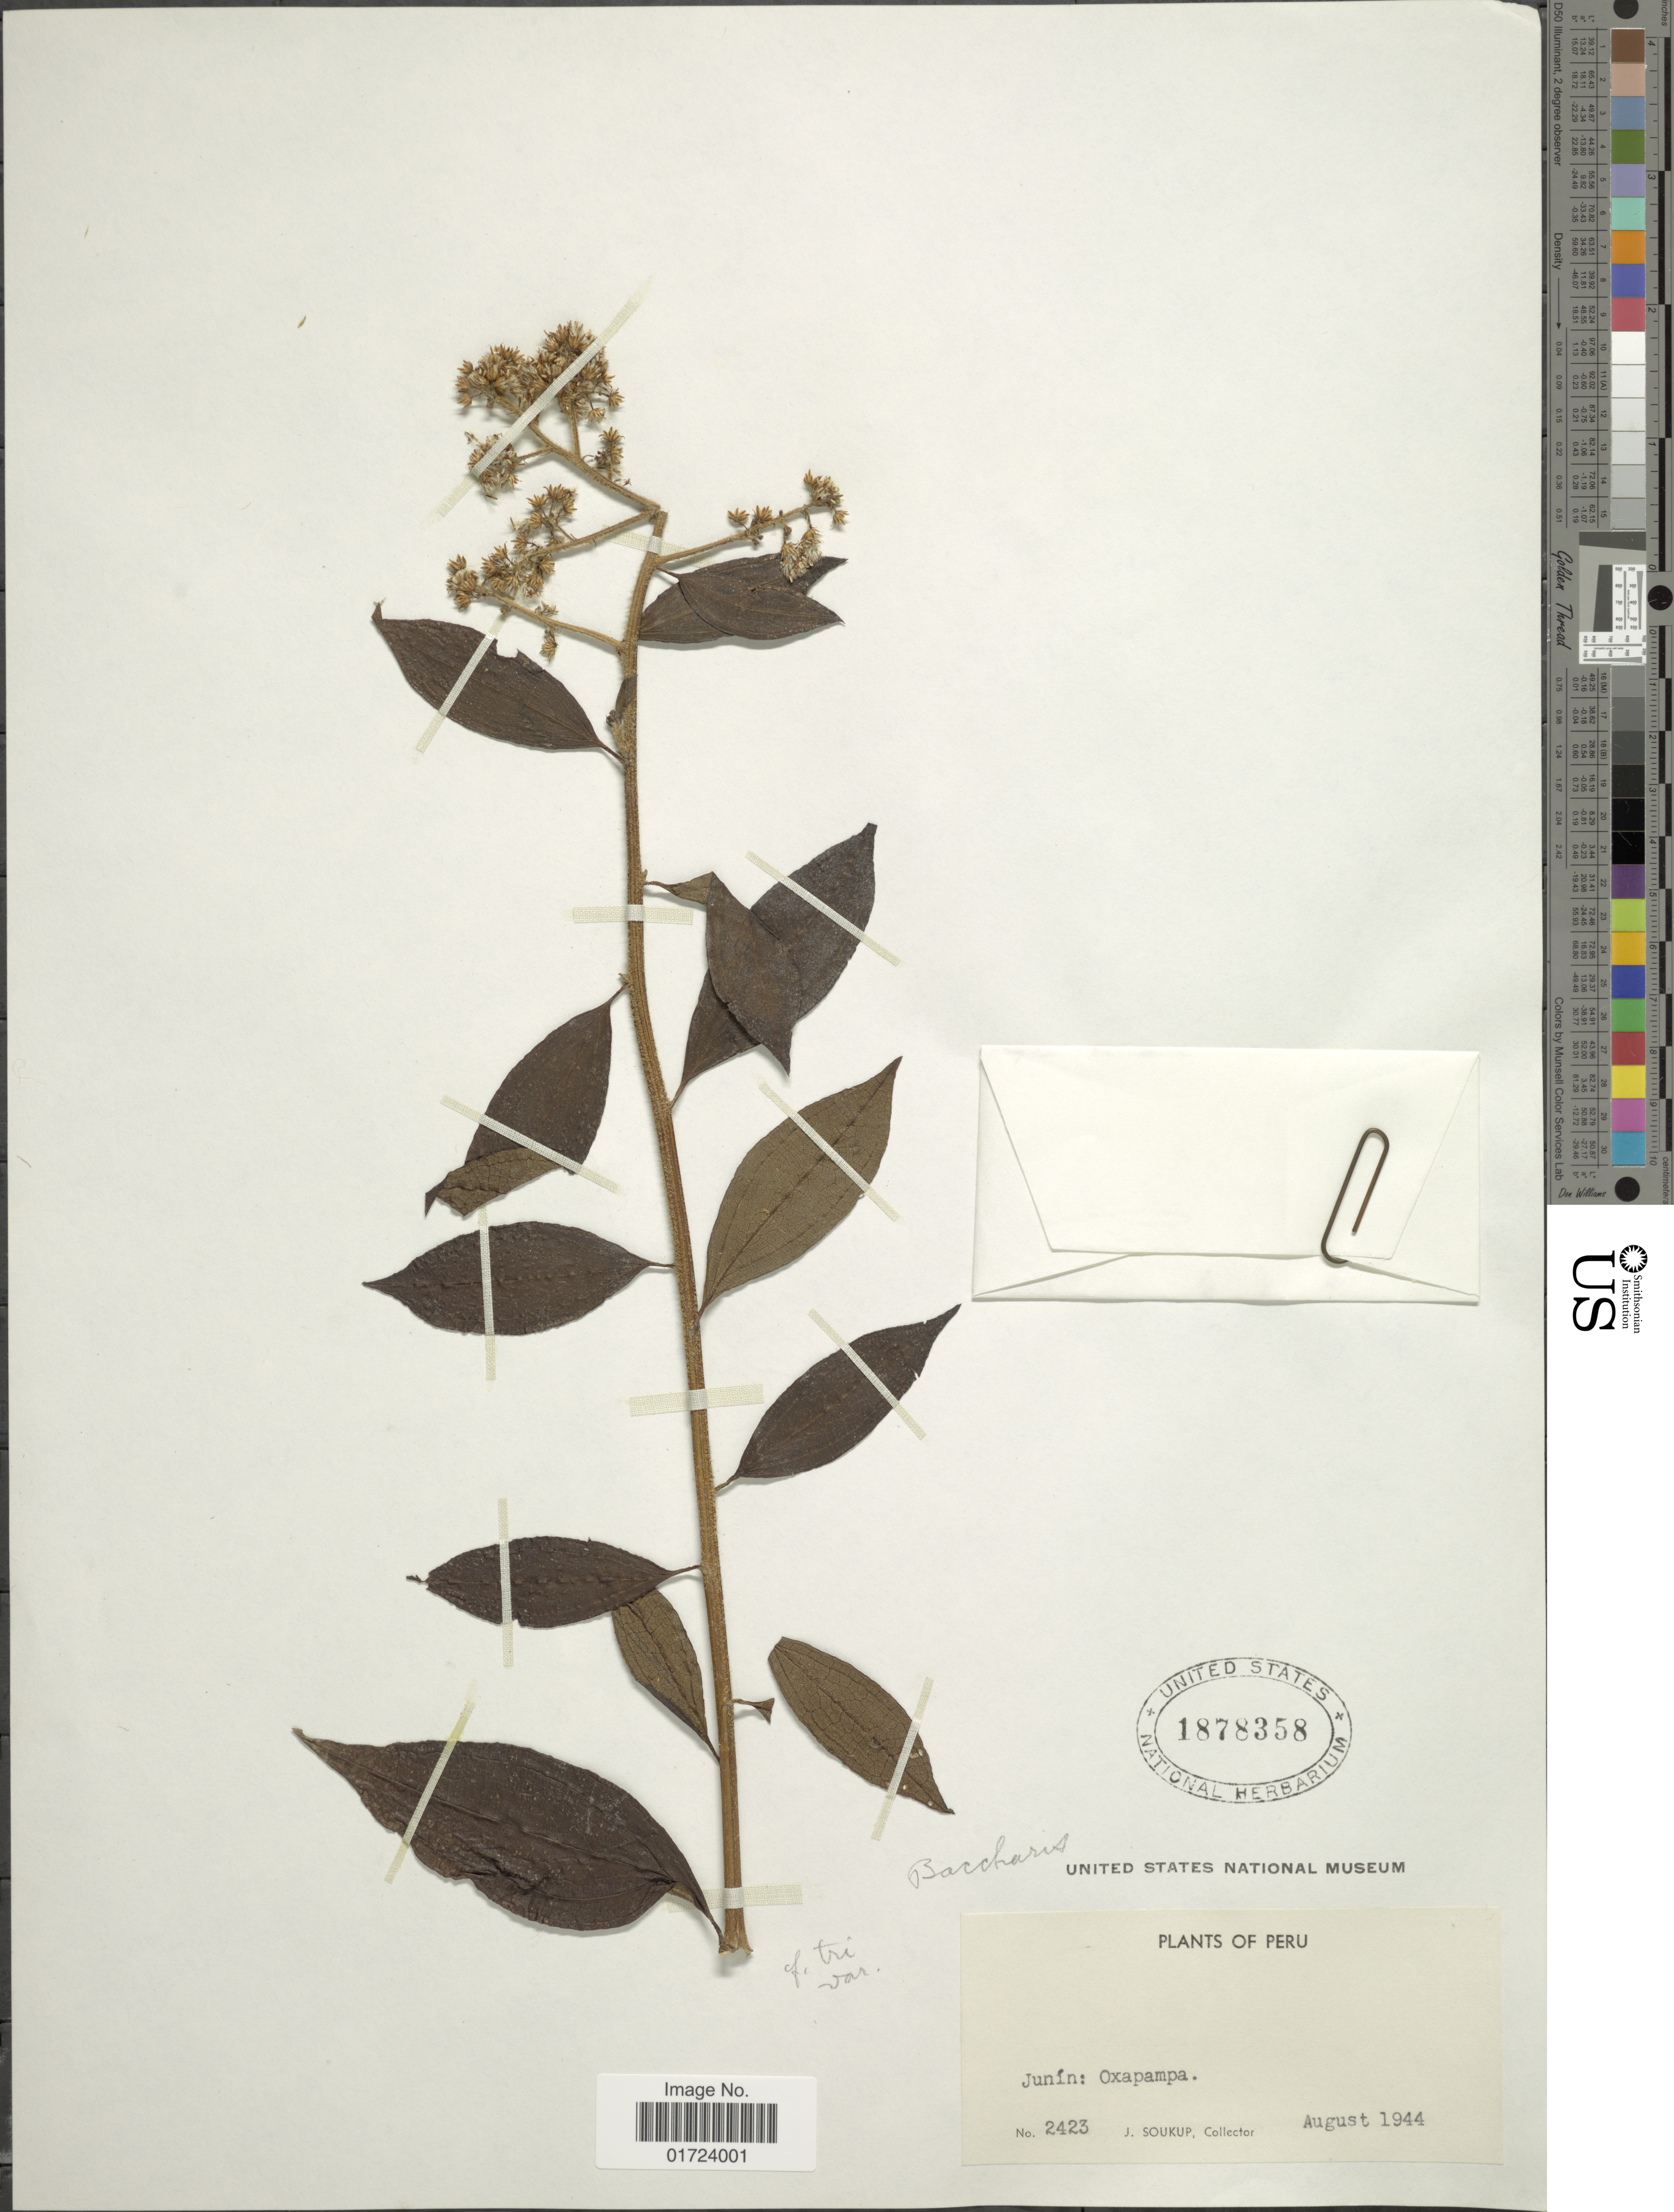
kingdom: Plantae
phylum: Tracheophyta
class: Magnoliopsida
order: Asterales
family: Asteraceae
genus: Baccharis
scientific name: Baccharis trinervis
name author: (Lam.) Pers.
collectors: J. Soukup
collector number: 2423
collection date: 1944-08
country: Peru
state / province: Junín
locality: Junin: Oxapampa.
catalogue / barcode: US 1878358